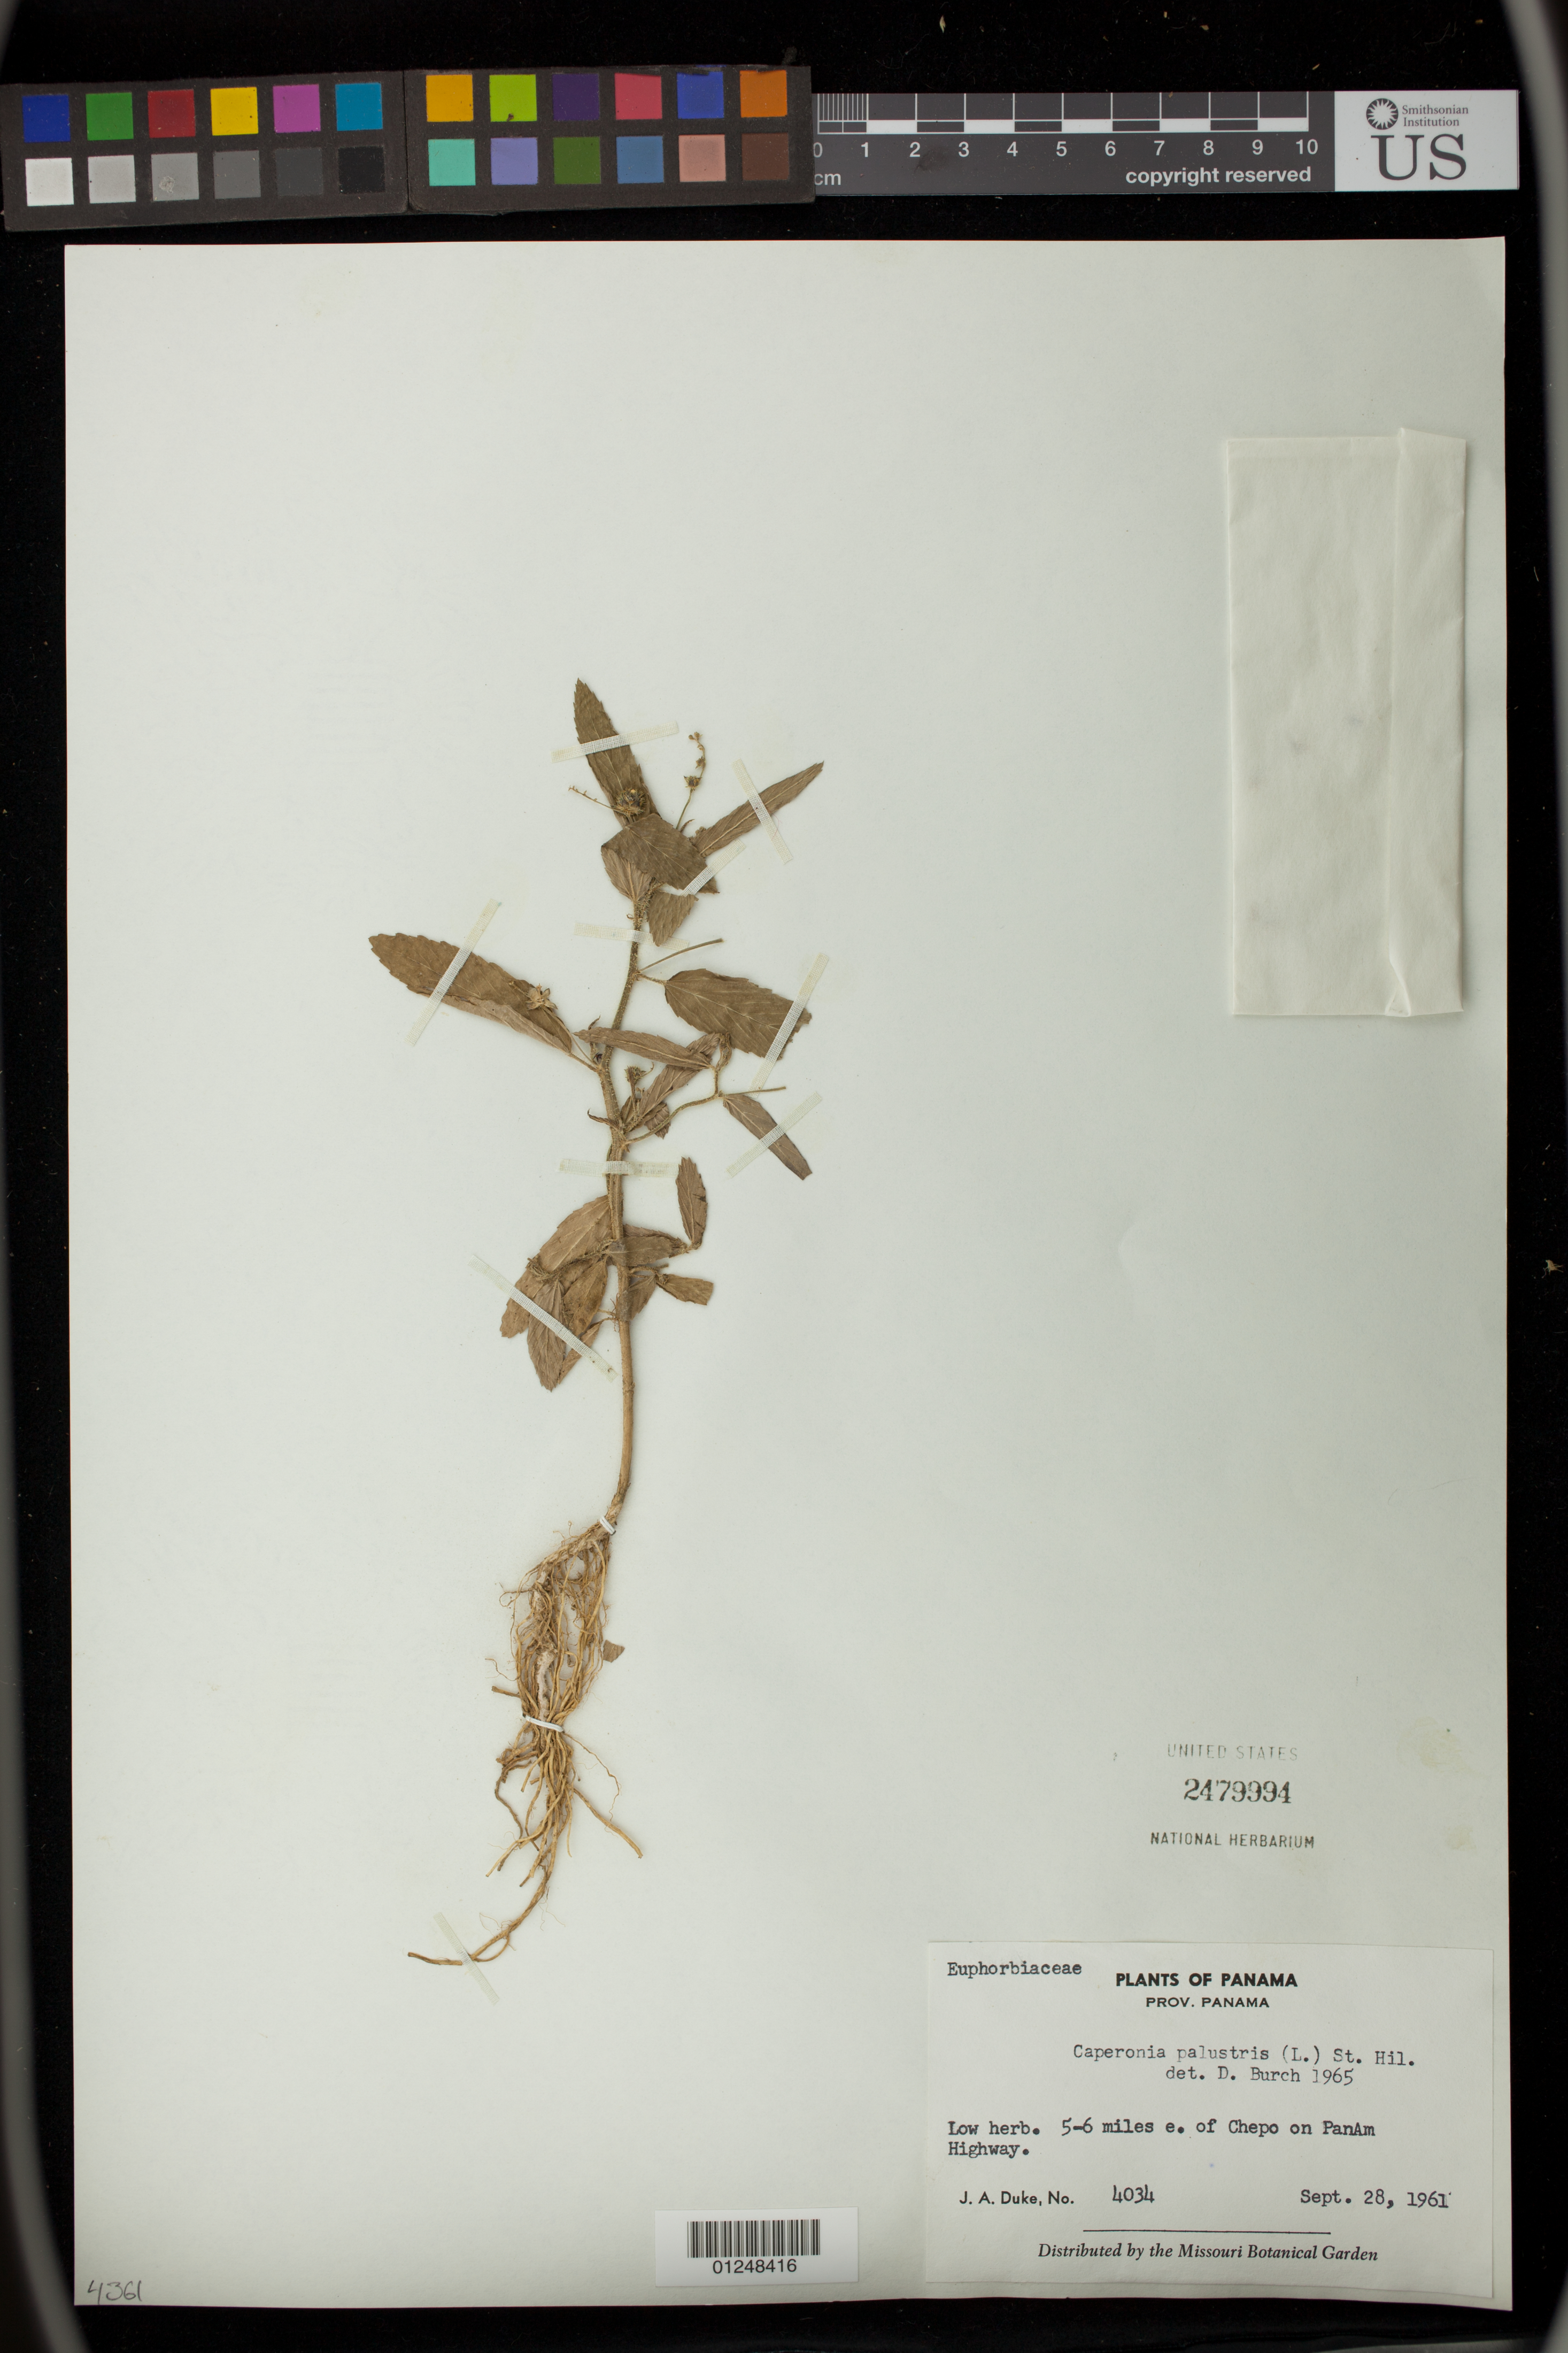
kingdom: Plantae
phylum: Tracheophyta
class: Magnoliopsida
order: Malpighiales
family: Euphorbiaceae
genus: Caperonia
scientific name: Caperonia palustris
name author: (L.) A. St.-Hil.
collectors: J. A. Duke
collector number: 4034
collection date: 1961-09-28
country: Panama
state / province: Panamá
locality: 5-6 mi e of Chepo on PanAm Highway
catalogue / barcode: US 2479994